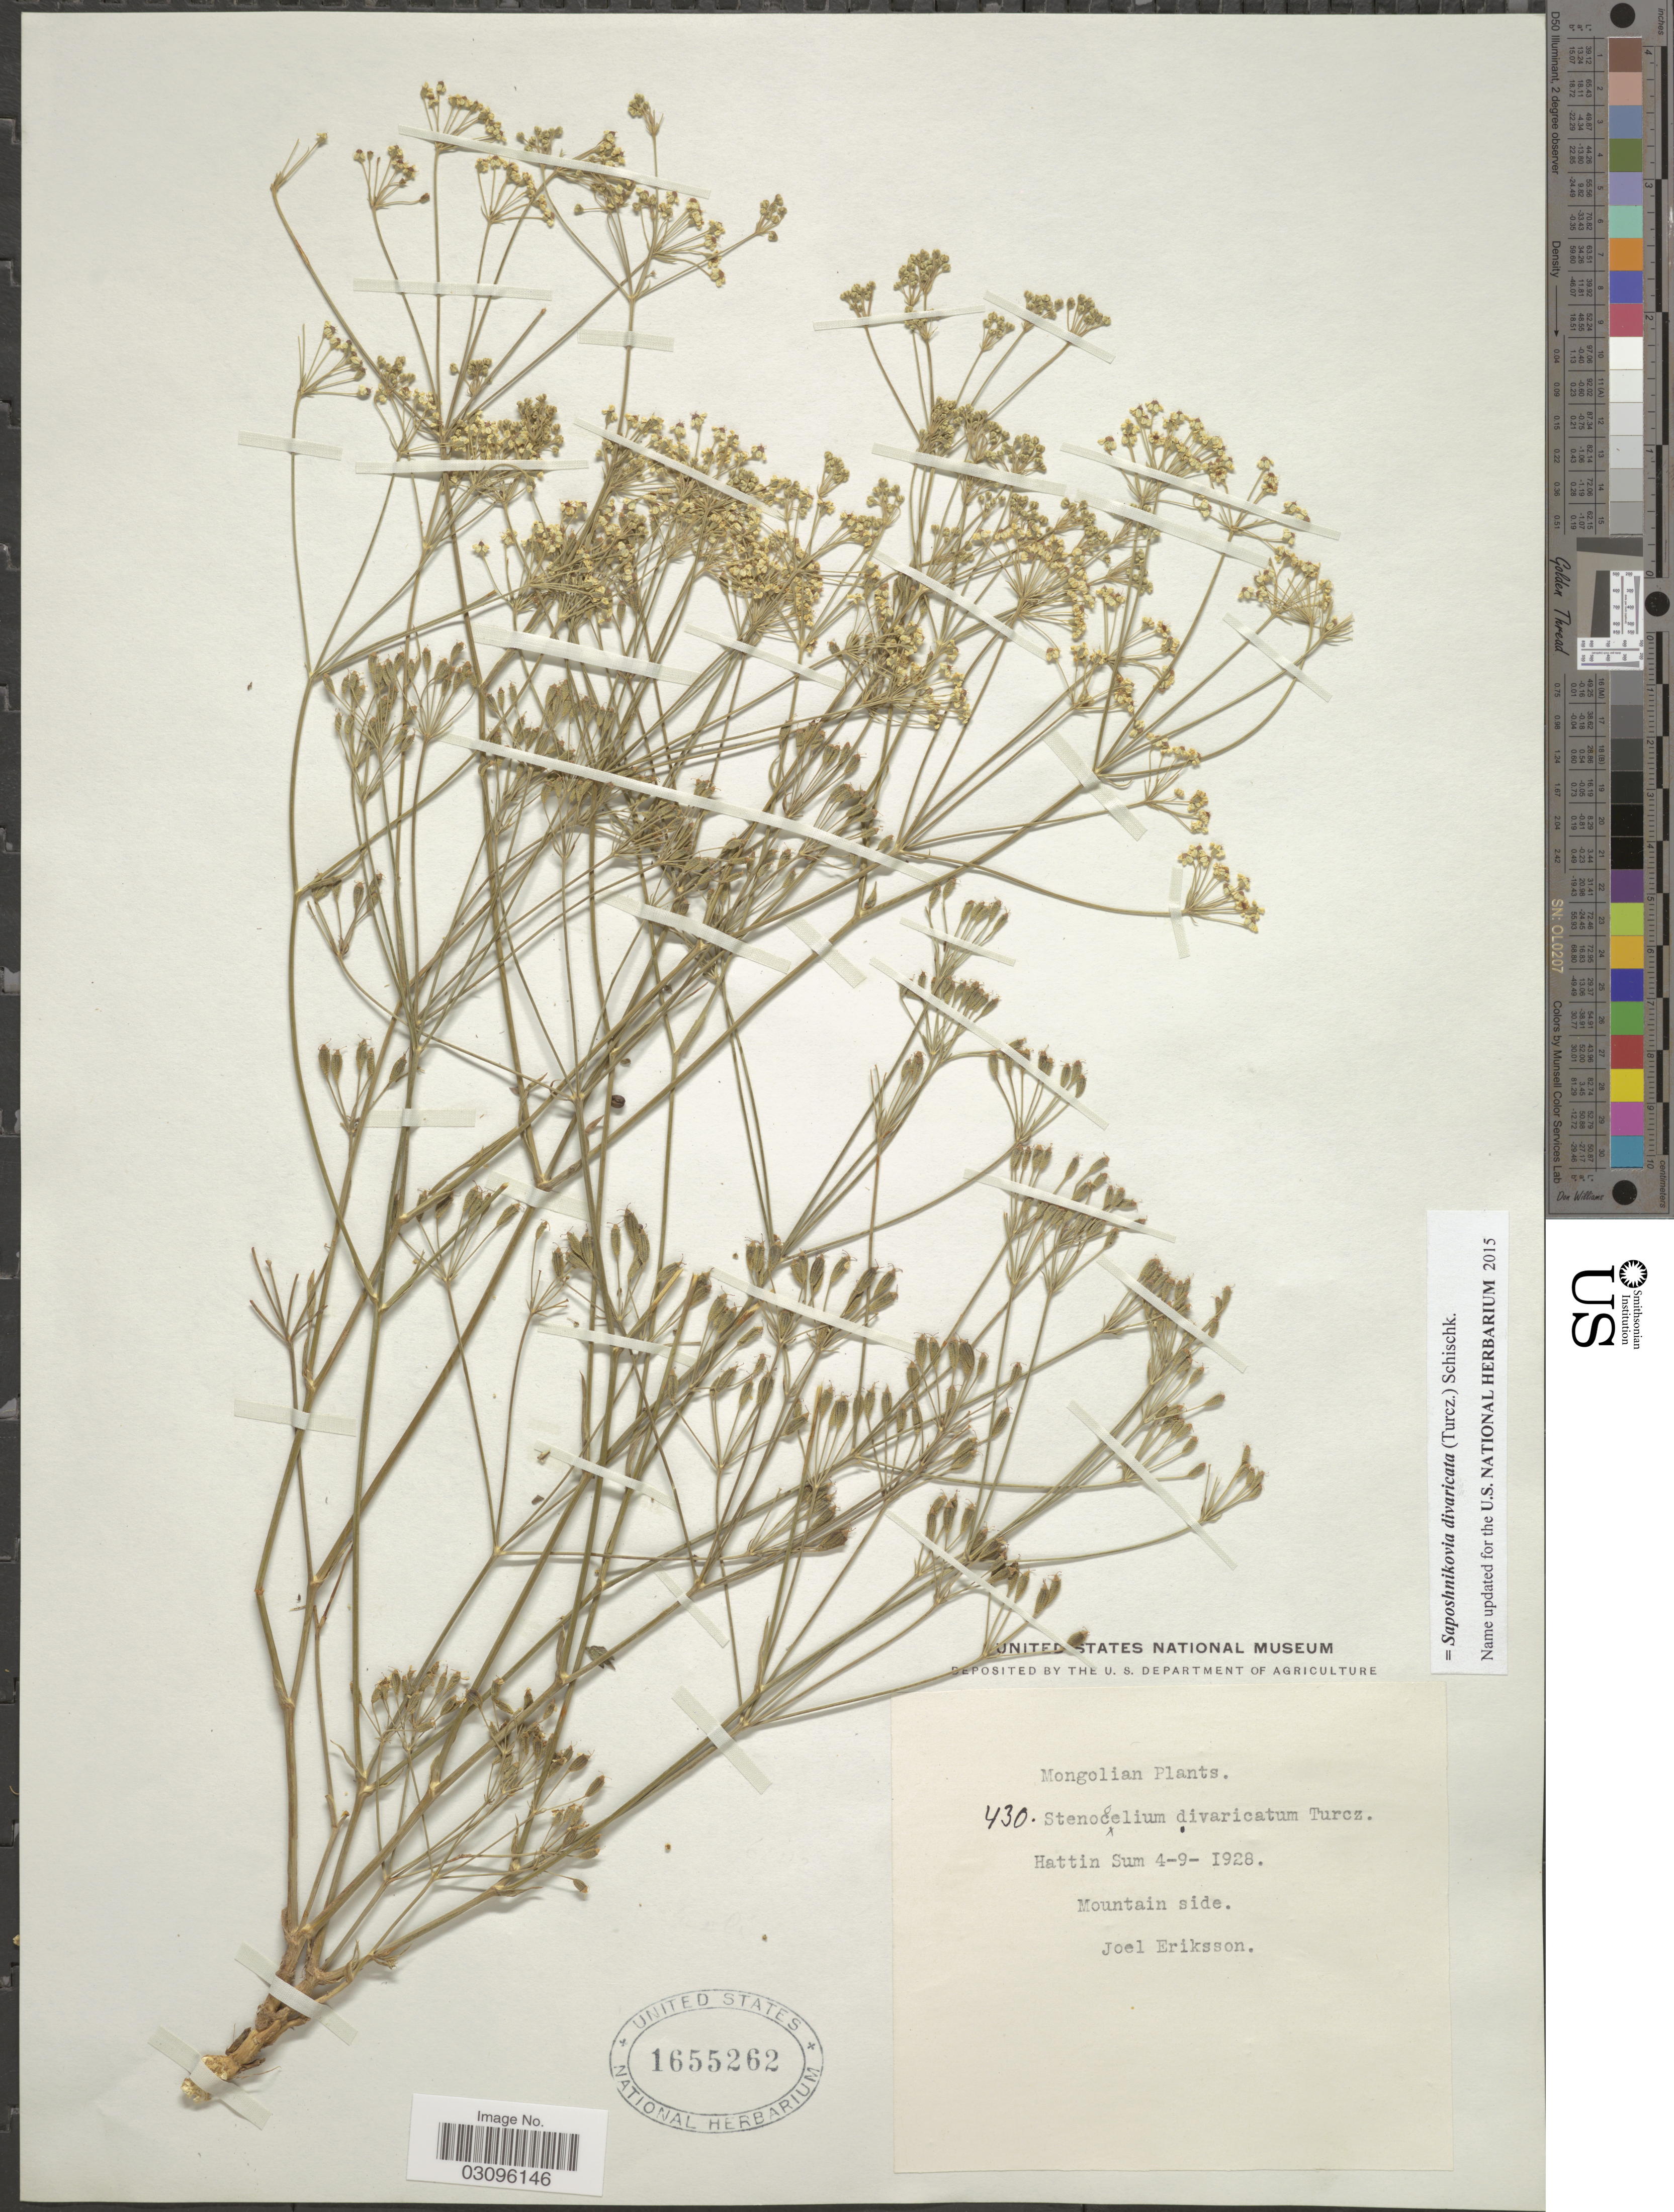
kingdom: Plantae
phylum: Tracheophyta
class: Magnoliopsida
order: Apiales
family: Apiaceae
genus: Saposhnikovia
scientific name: Saposhnikovia divaricata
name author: (Turcz.) Schischk.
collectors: J. Eriksson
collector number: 430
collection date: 1928-09-04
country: Mongolia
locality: Mongolian. Hattin Sum.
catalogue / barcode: US 1655262